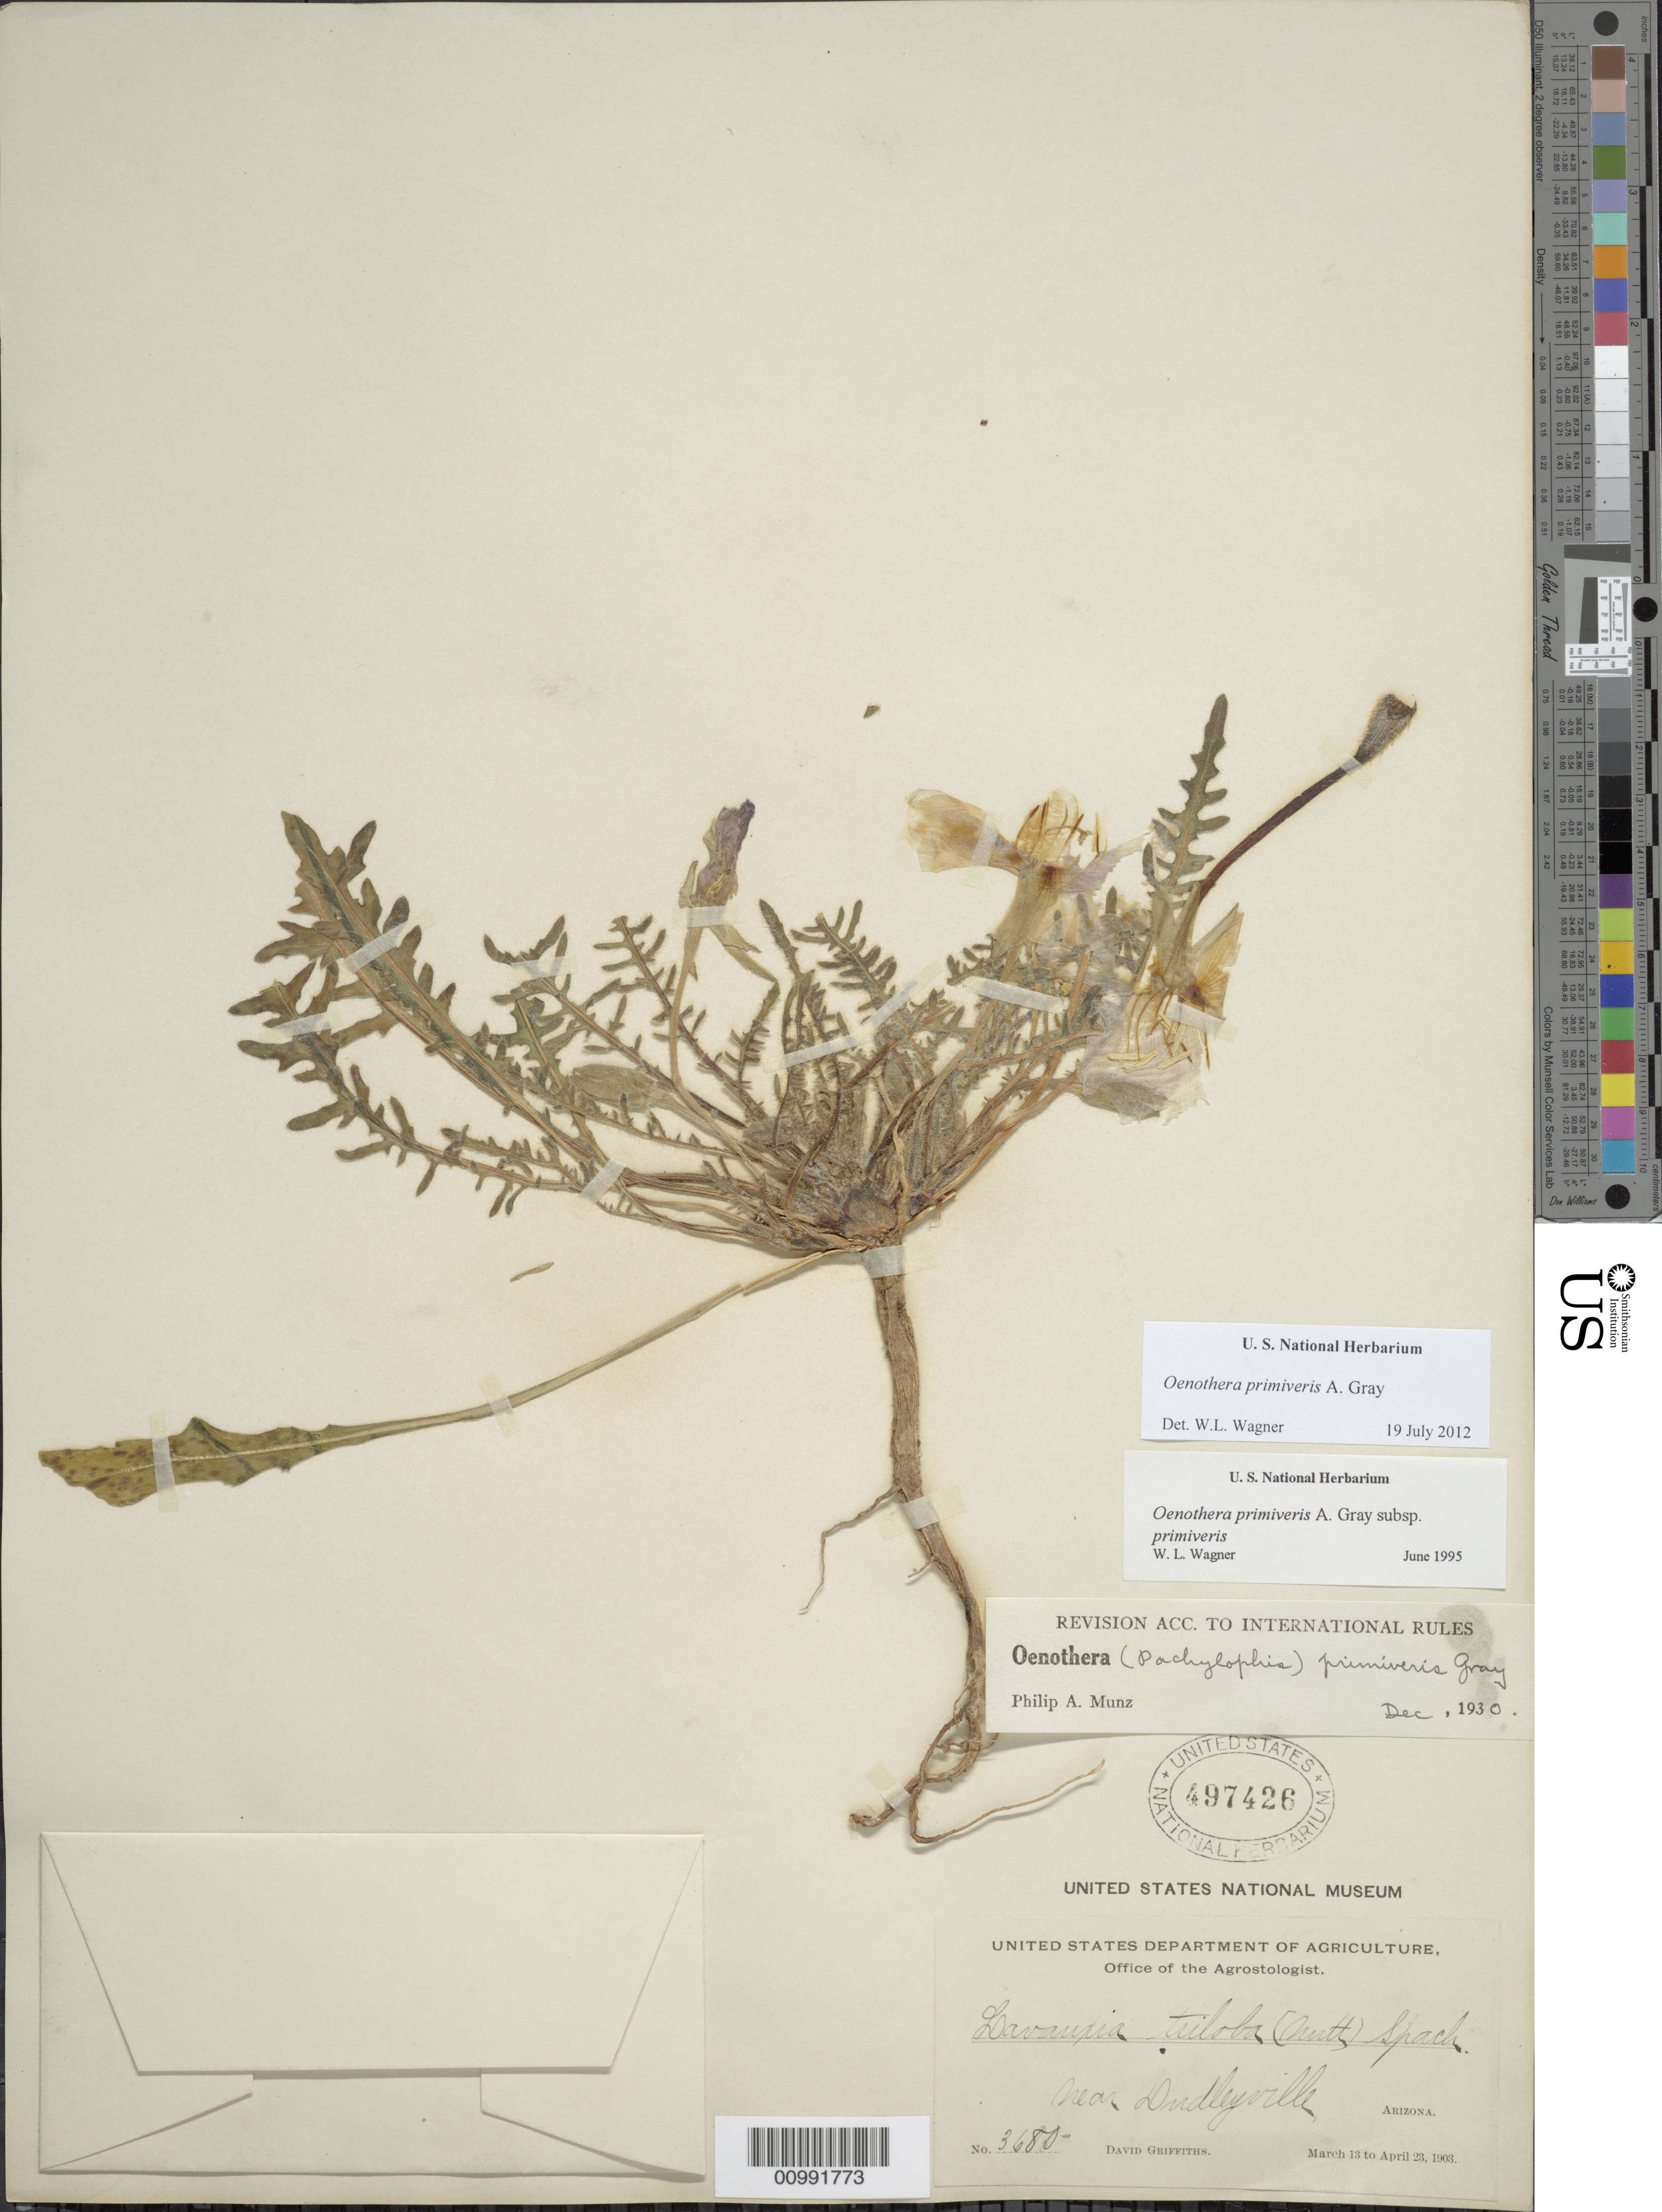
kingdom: Plantae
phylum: Tracheophyta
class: Magnoliopsida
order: Myrtales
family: Onagraceae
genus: Oenothera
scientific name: Oenothera primiveris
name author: A. Gray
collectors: D. Griffiths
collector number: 3680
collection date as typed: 13 Mar 1903 to 23 Apr 1903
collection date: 1903-03-13/1903-04-23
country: United States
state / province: Arizona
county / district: Pinal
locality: Near Dudleyville.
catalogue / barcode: US 497426